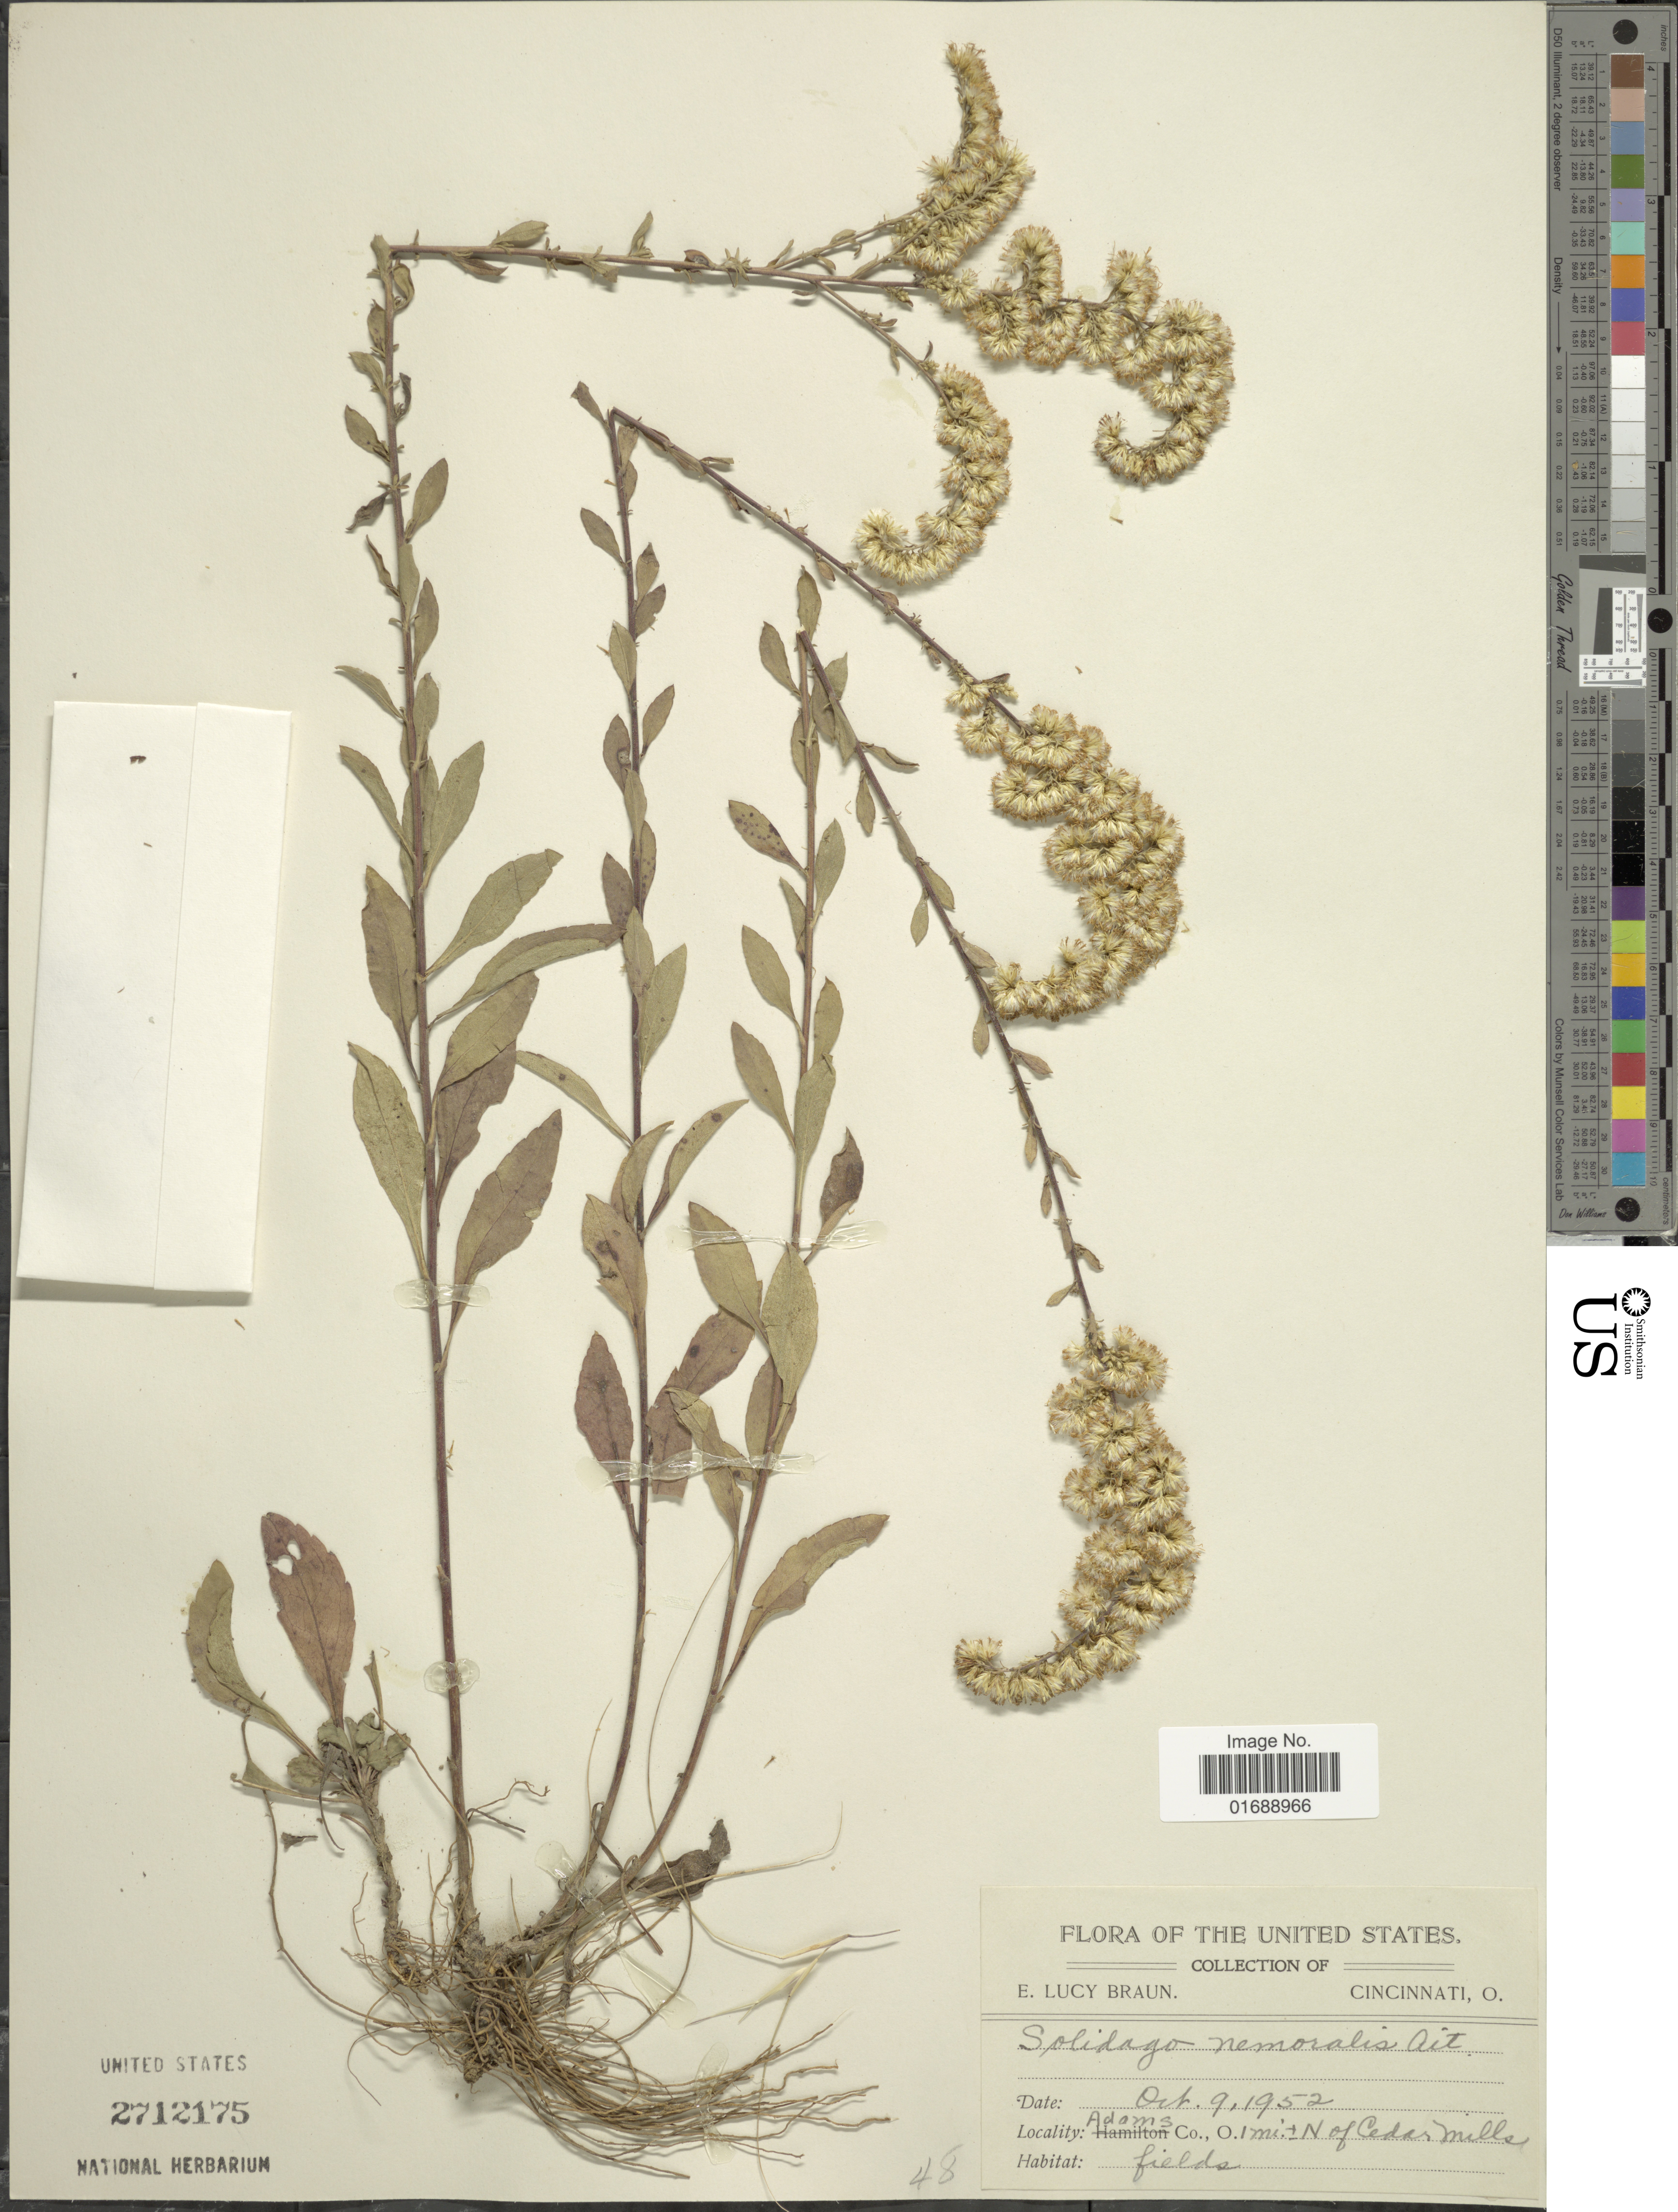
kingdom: Plantae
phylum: Tracheophyta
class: Magnoliopsida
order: Asterales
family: Asteraceae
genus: Solidago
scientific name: Solidago nemoralis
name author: Aiton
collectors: E. L. Braun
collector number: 48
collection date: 1952-10-09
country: United States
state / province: Ohio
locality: Cincinnati, O., Adams Co. O. , 1 mile N of Cedar Mills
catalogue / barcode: US 2712175